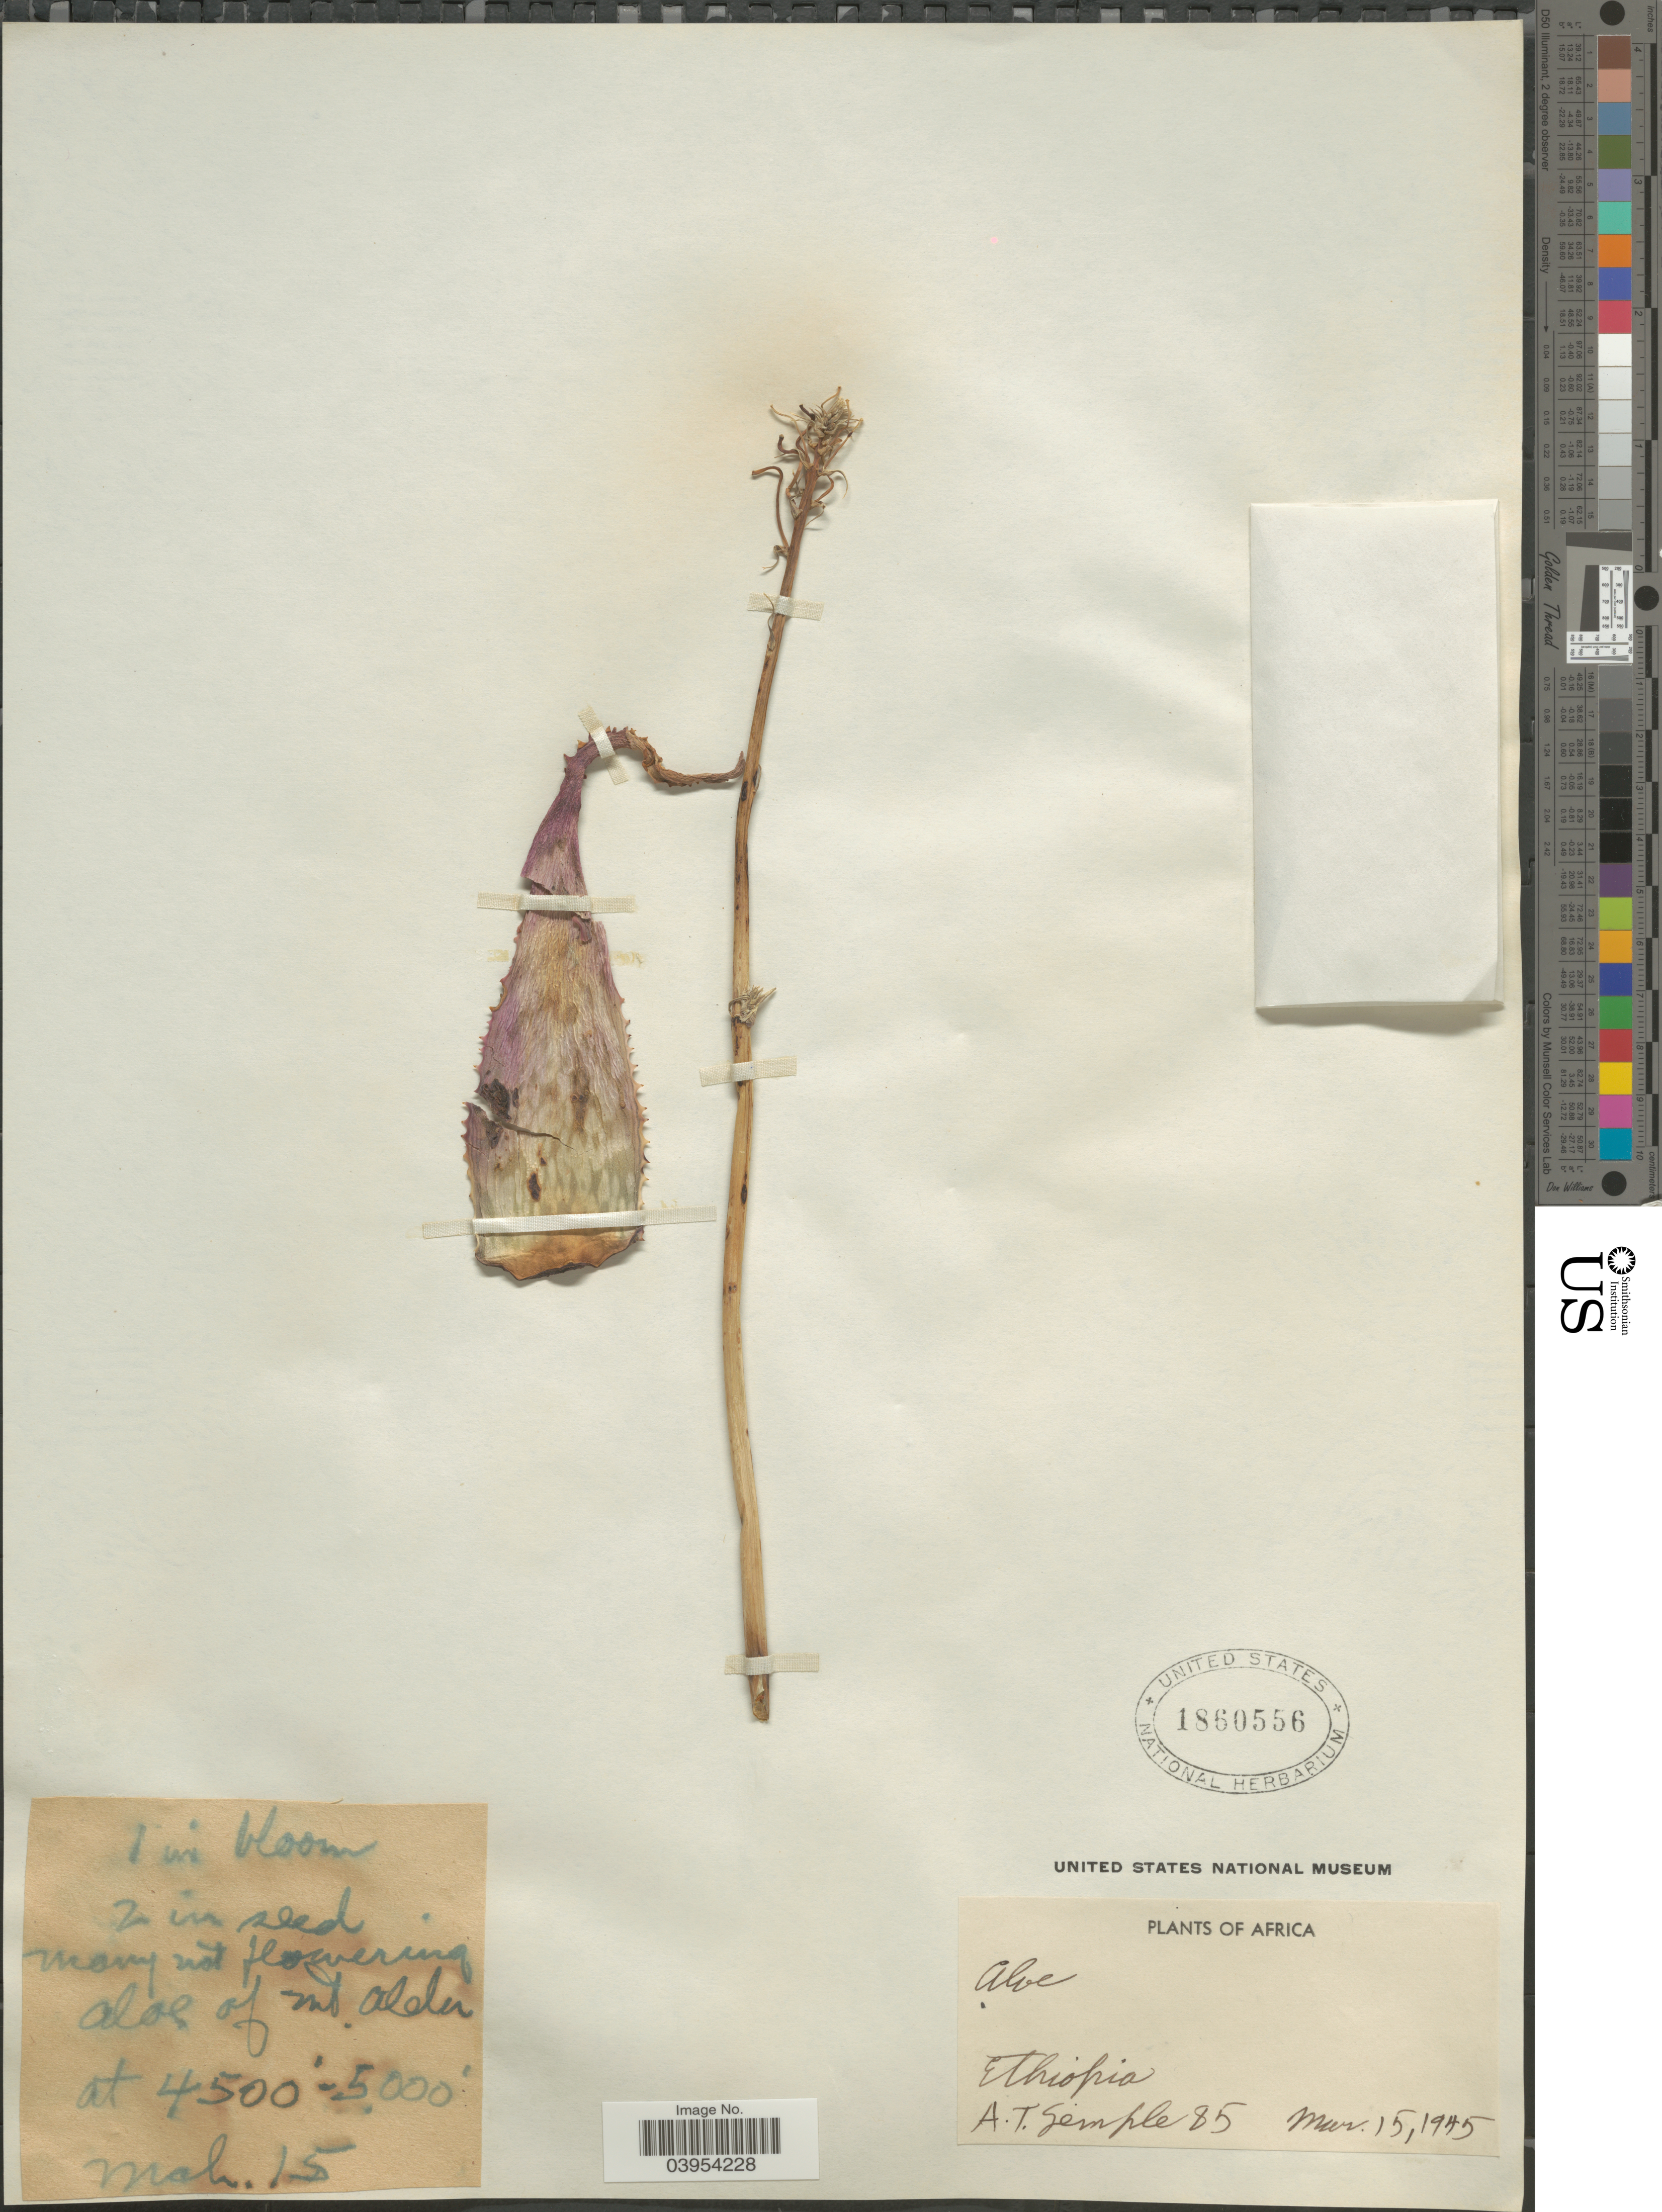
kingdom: Plantae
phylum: Tracheophyta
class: Liliopsida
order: Asparagales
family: Asphodelaceae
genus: Aloe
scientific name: Aloe sp.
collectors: A. Semple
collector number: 85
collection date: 1945-03-15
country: Ethiopia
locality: Aloe of Mt. Alelu.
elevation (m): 1372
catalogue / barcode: US 1860556